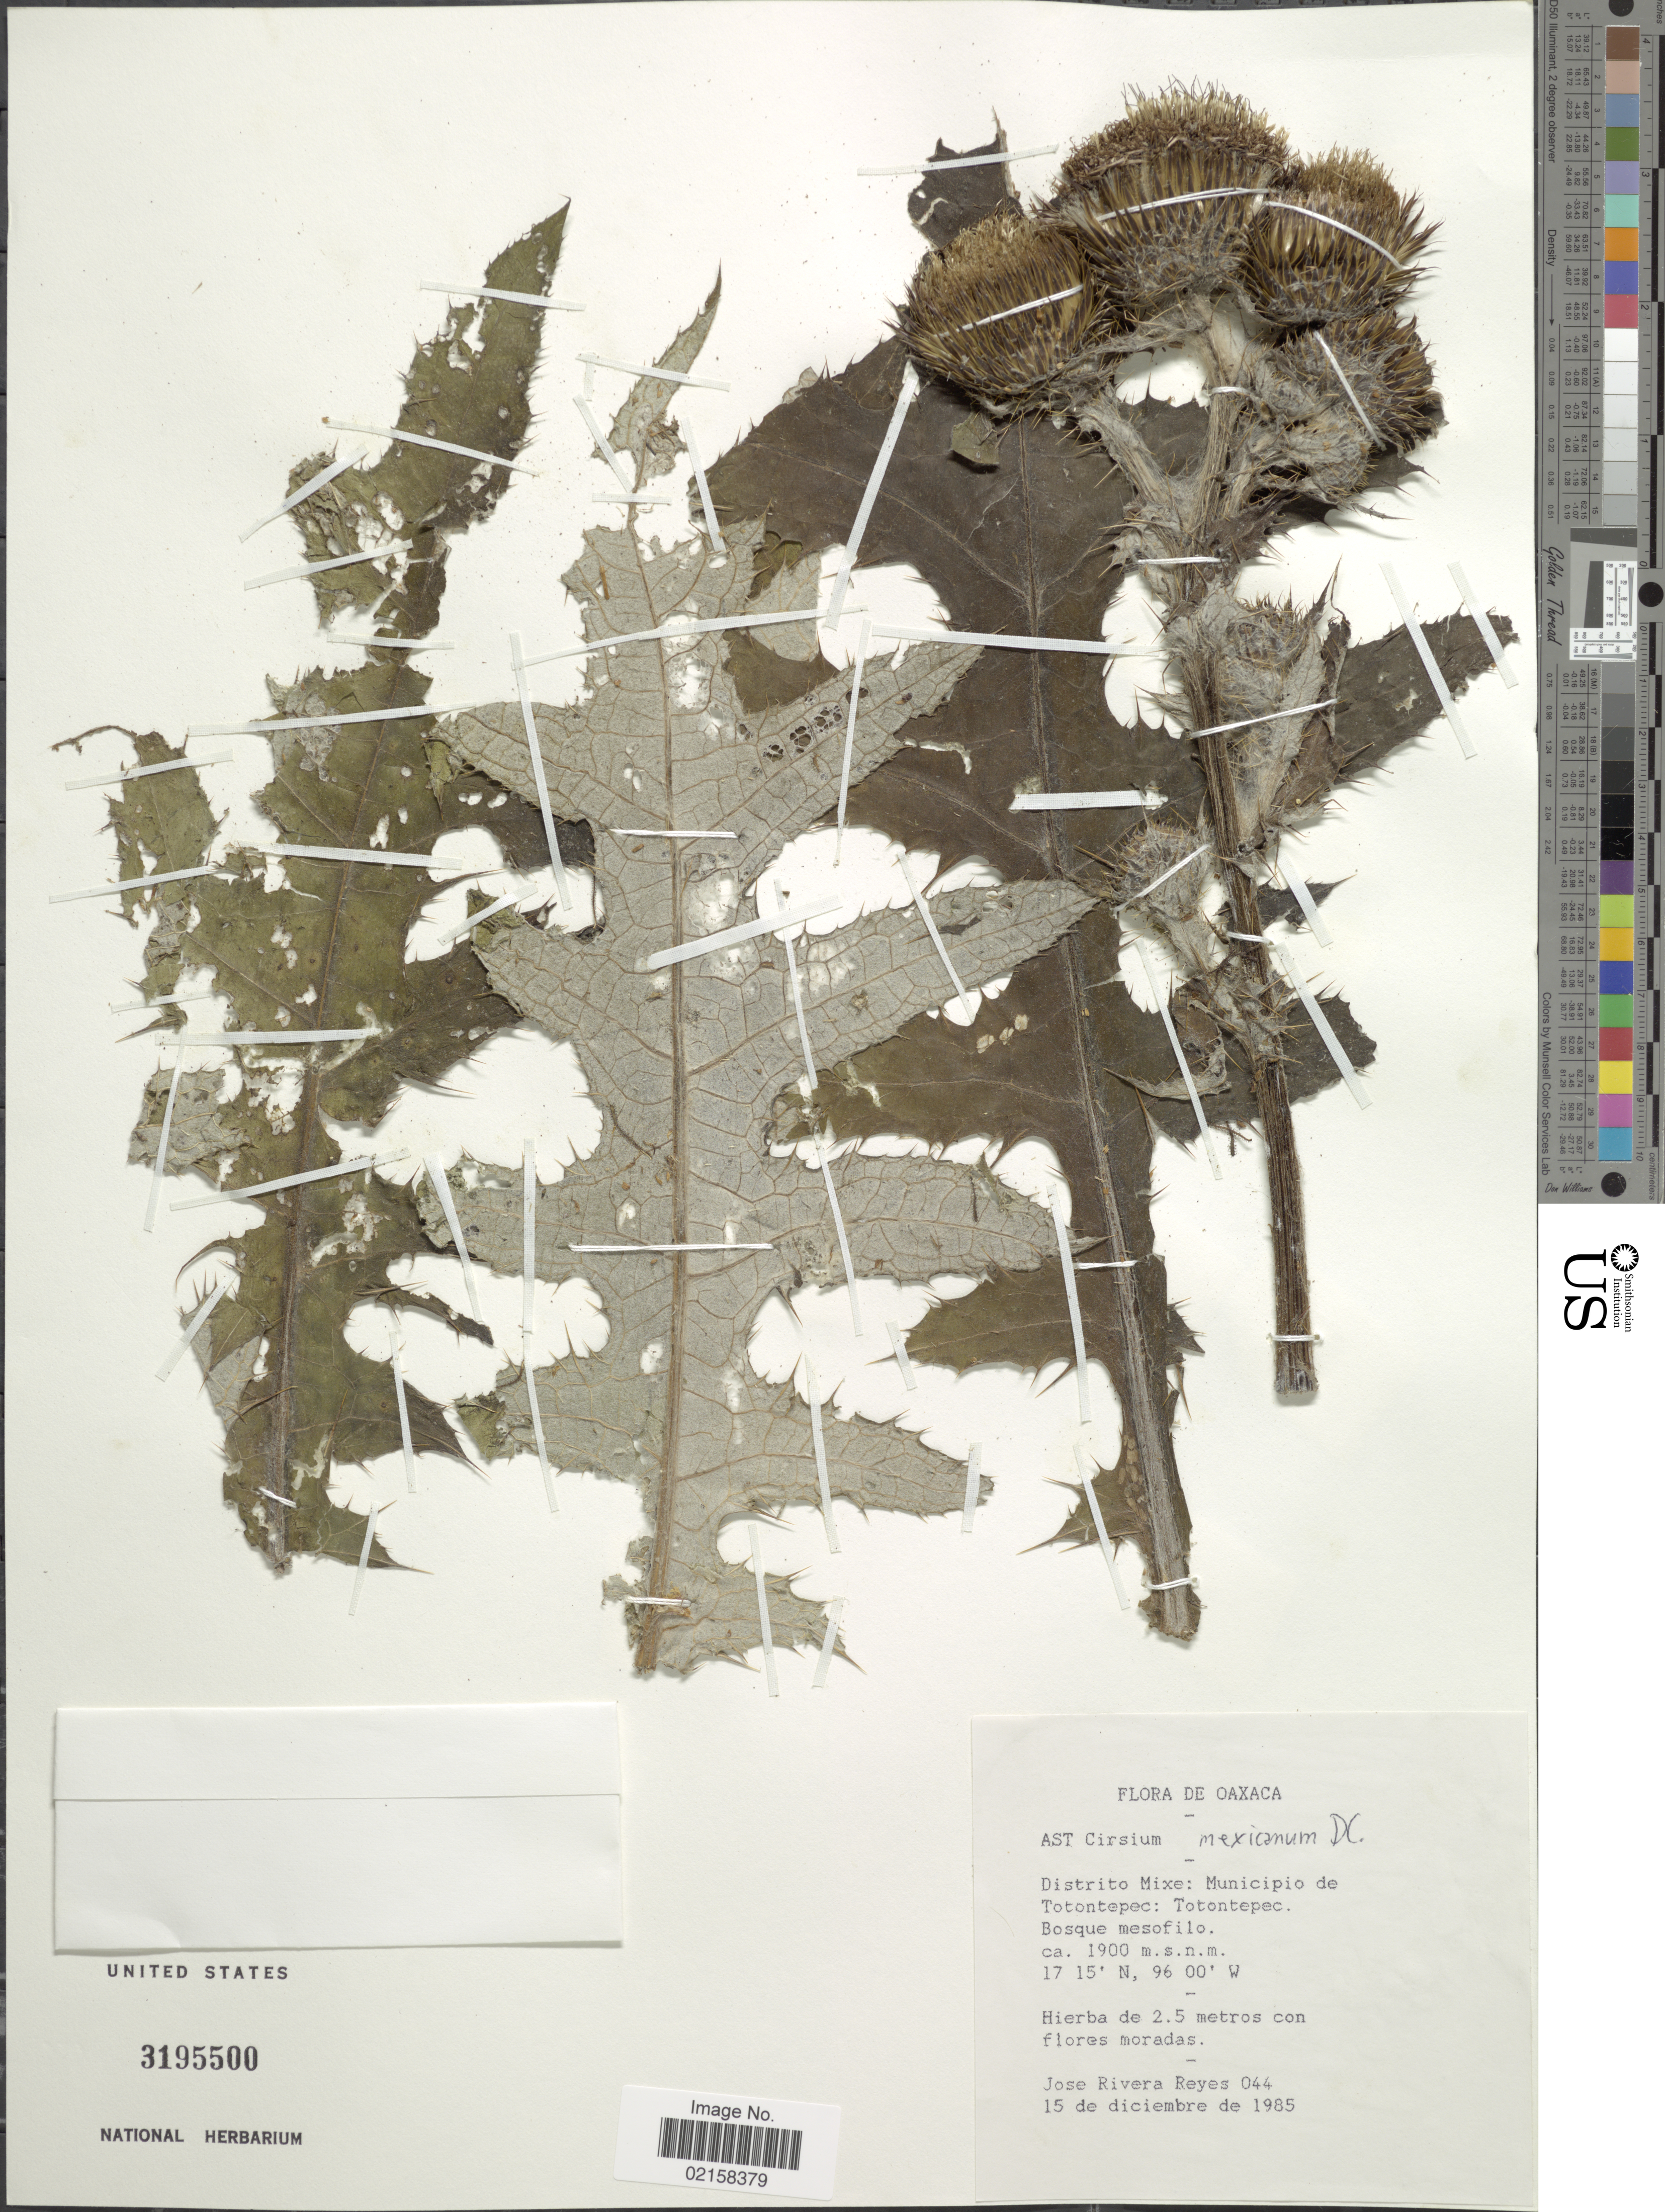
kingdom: Plantae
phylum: Tracheophyta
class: Magnoliopsida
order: Asterales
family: Asteraceae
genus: Cirsium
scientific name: Cirsium mexicanum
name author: DC.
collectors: J. Reyes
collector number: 044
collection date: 1985-12-15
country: Mexico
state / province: Oaxaca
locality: Distrito Mixe: Municipio de Totontepec: Totontepec.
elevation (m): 1900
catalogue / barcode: US 3195500